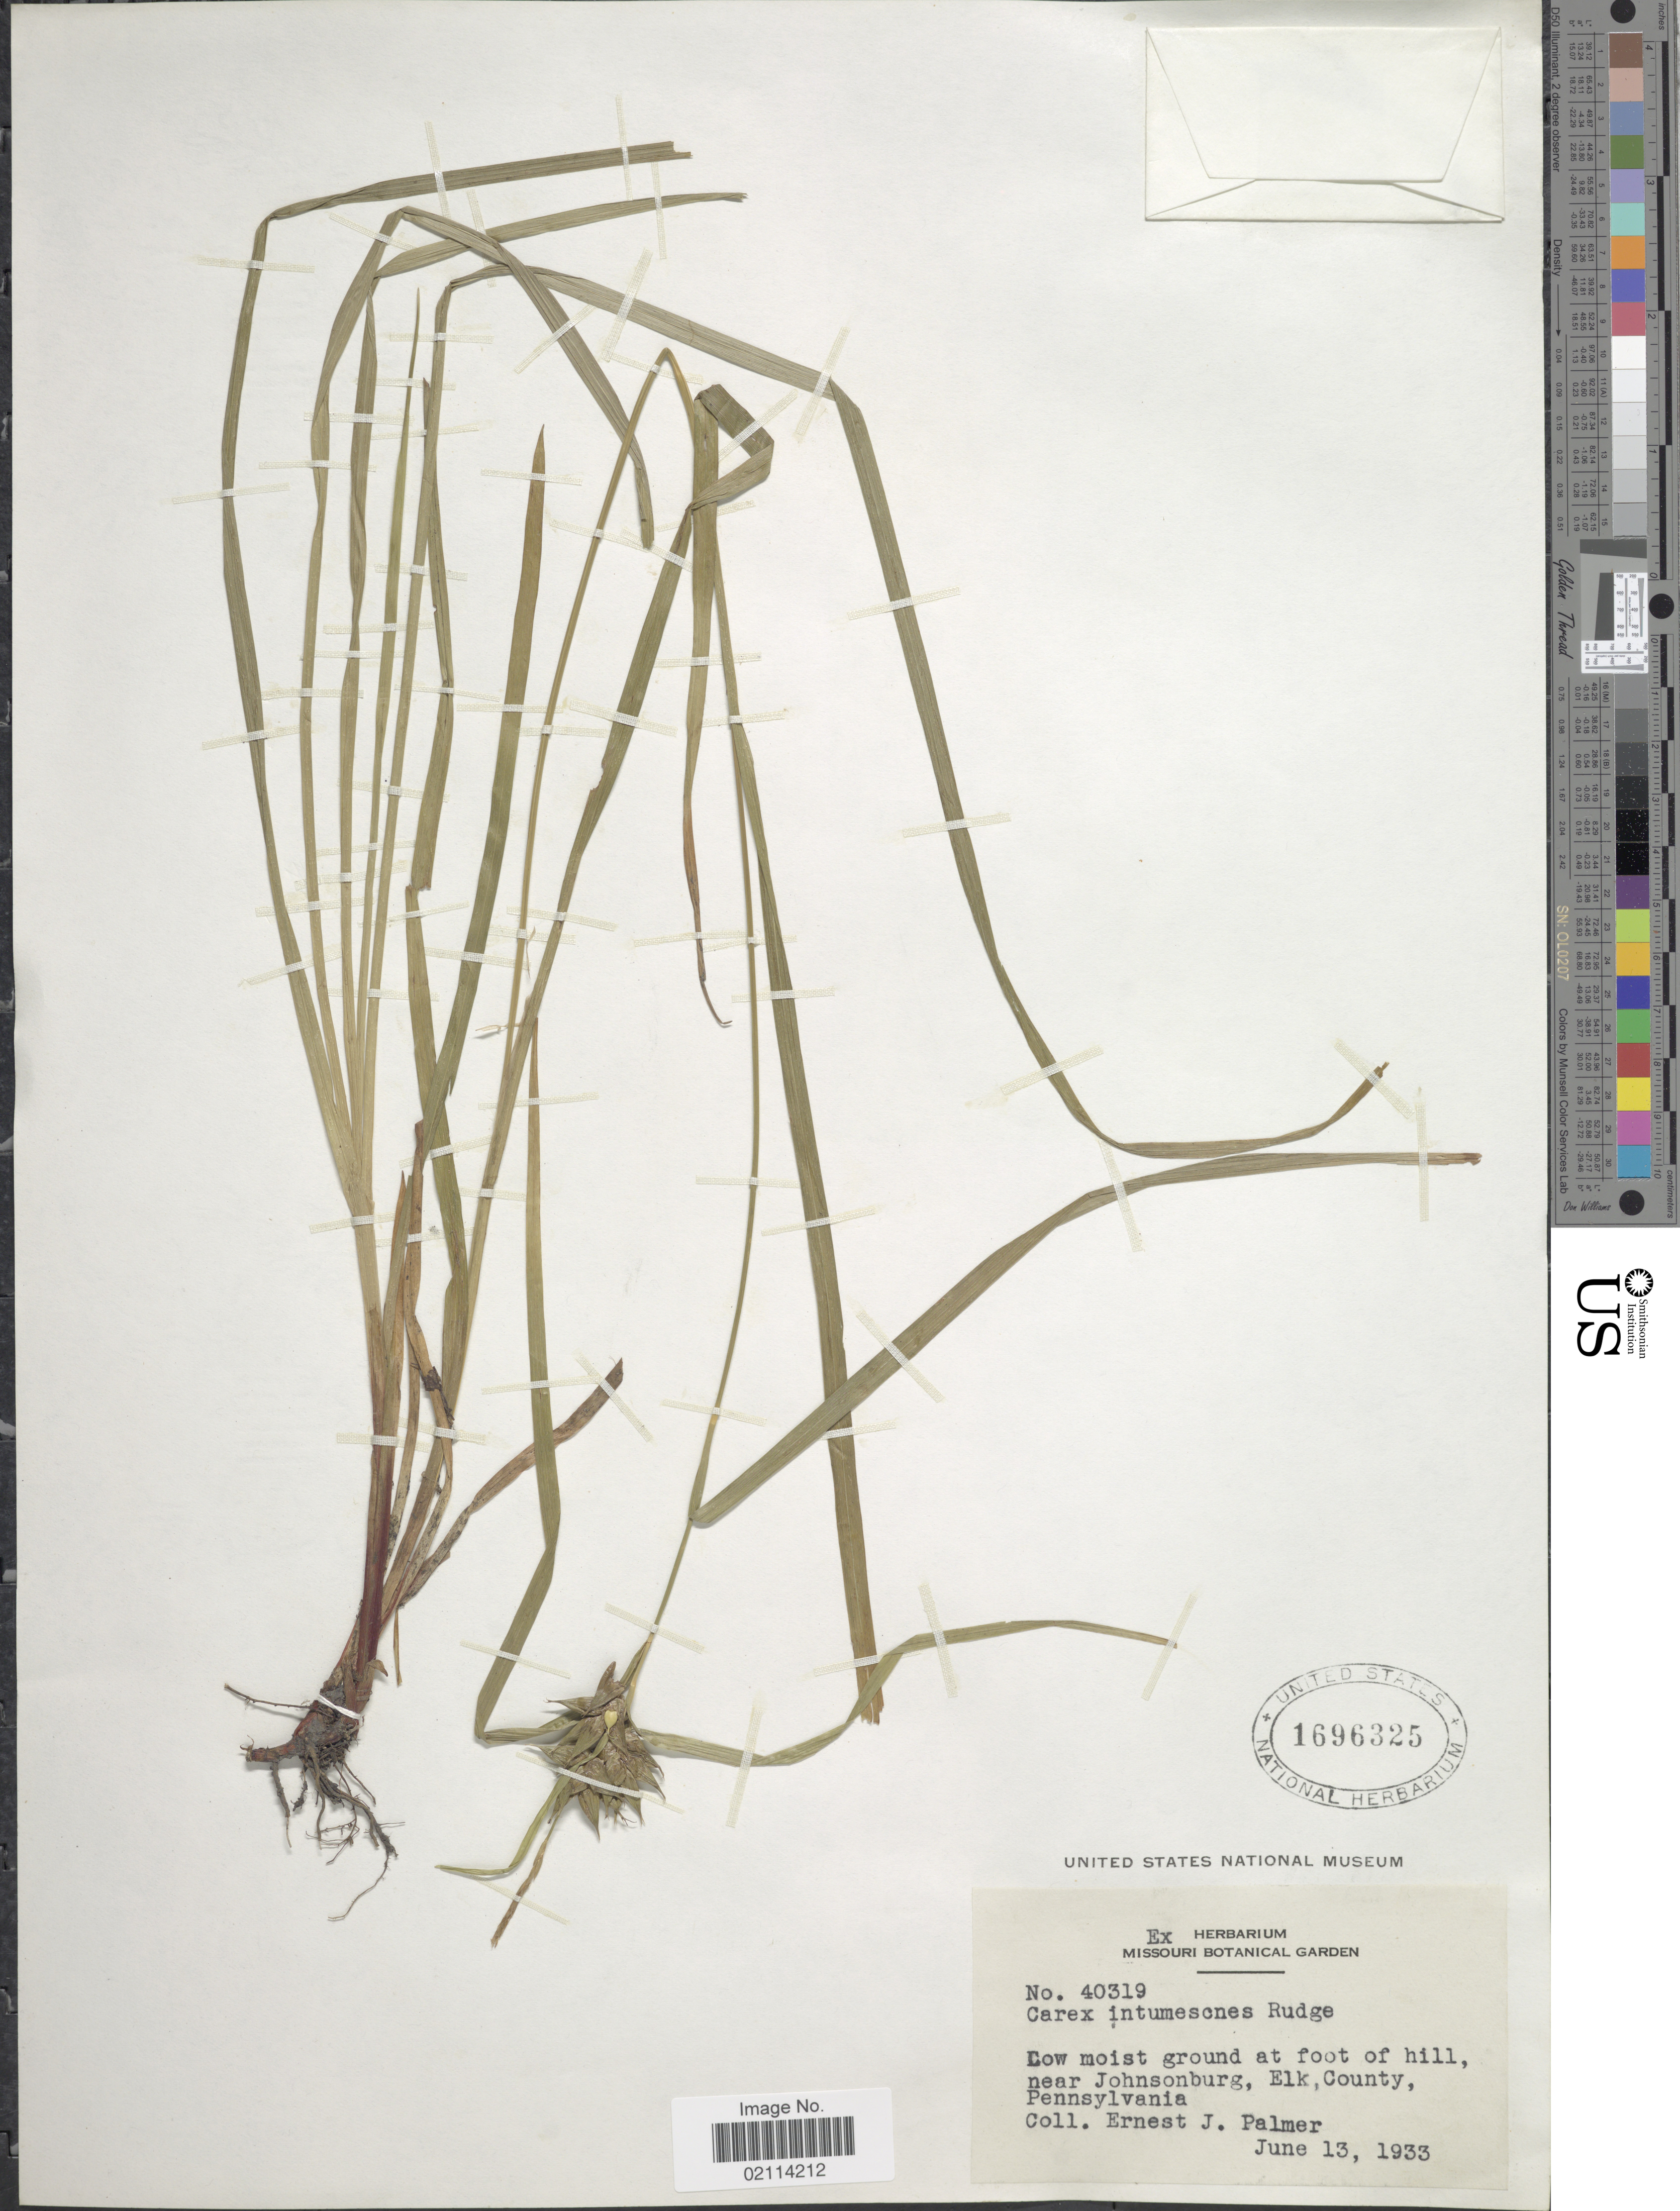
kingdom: Plantae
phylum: Tracheophyta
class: Liliopsida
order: Poales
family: Cyperaceae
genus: Carex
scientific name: Carex intumescens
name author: Rudge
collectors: E. J. Palmer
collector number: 40319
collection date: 1933-06-13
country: United States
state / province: Pennsylvania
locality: Low moist ground at foot of hill, near Johnsonburg, Elk County.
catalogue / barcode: US 1696325